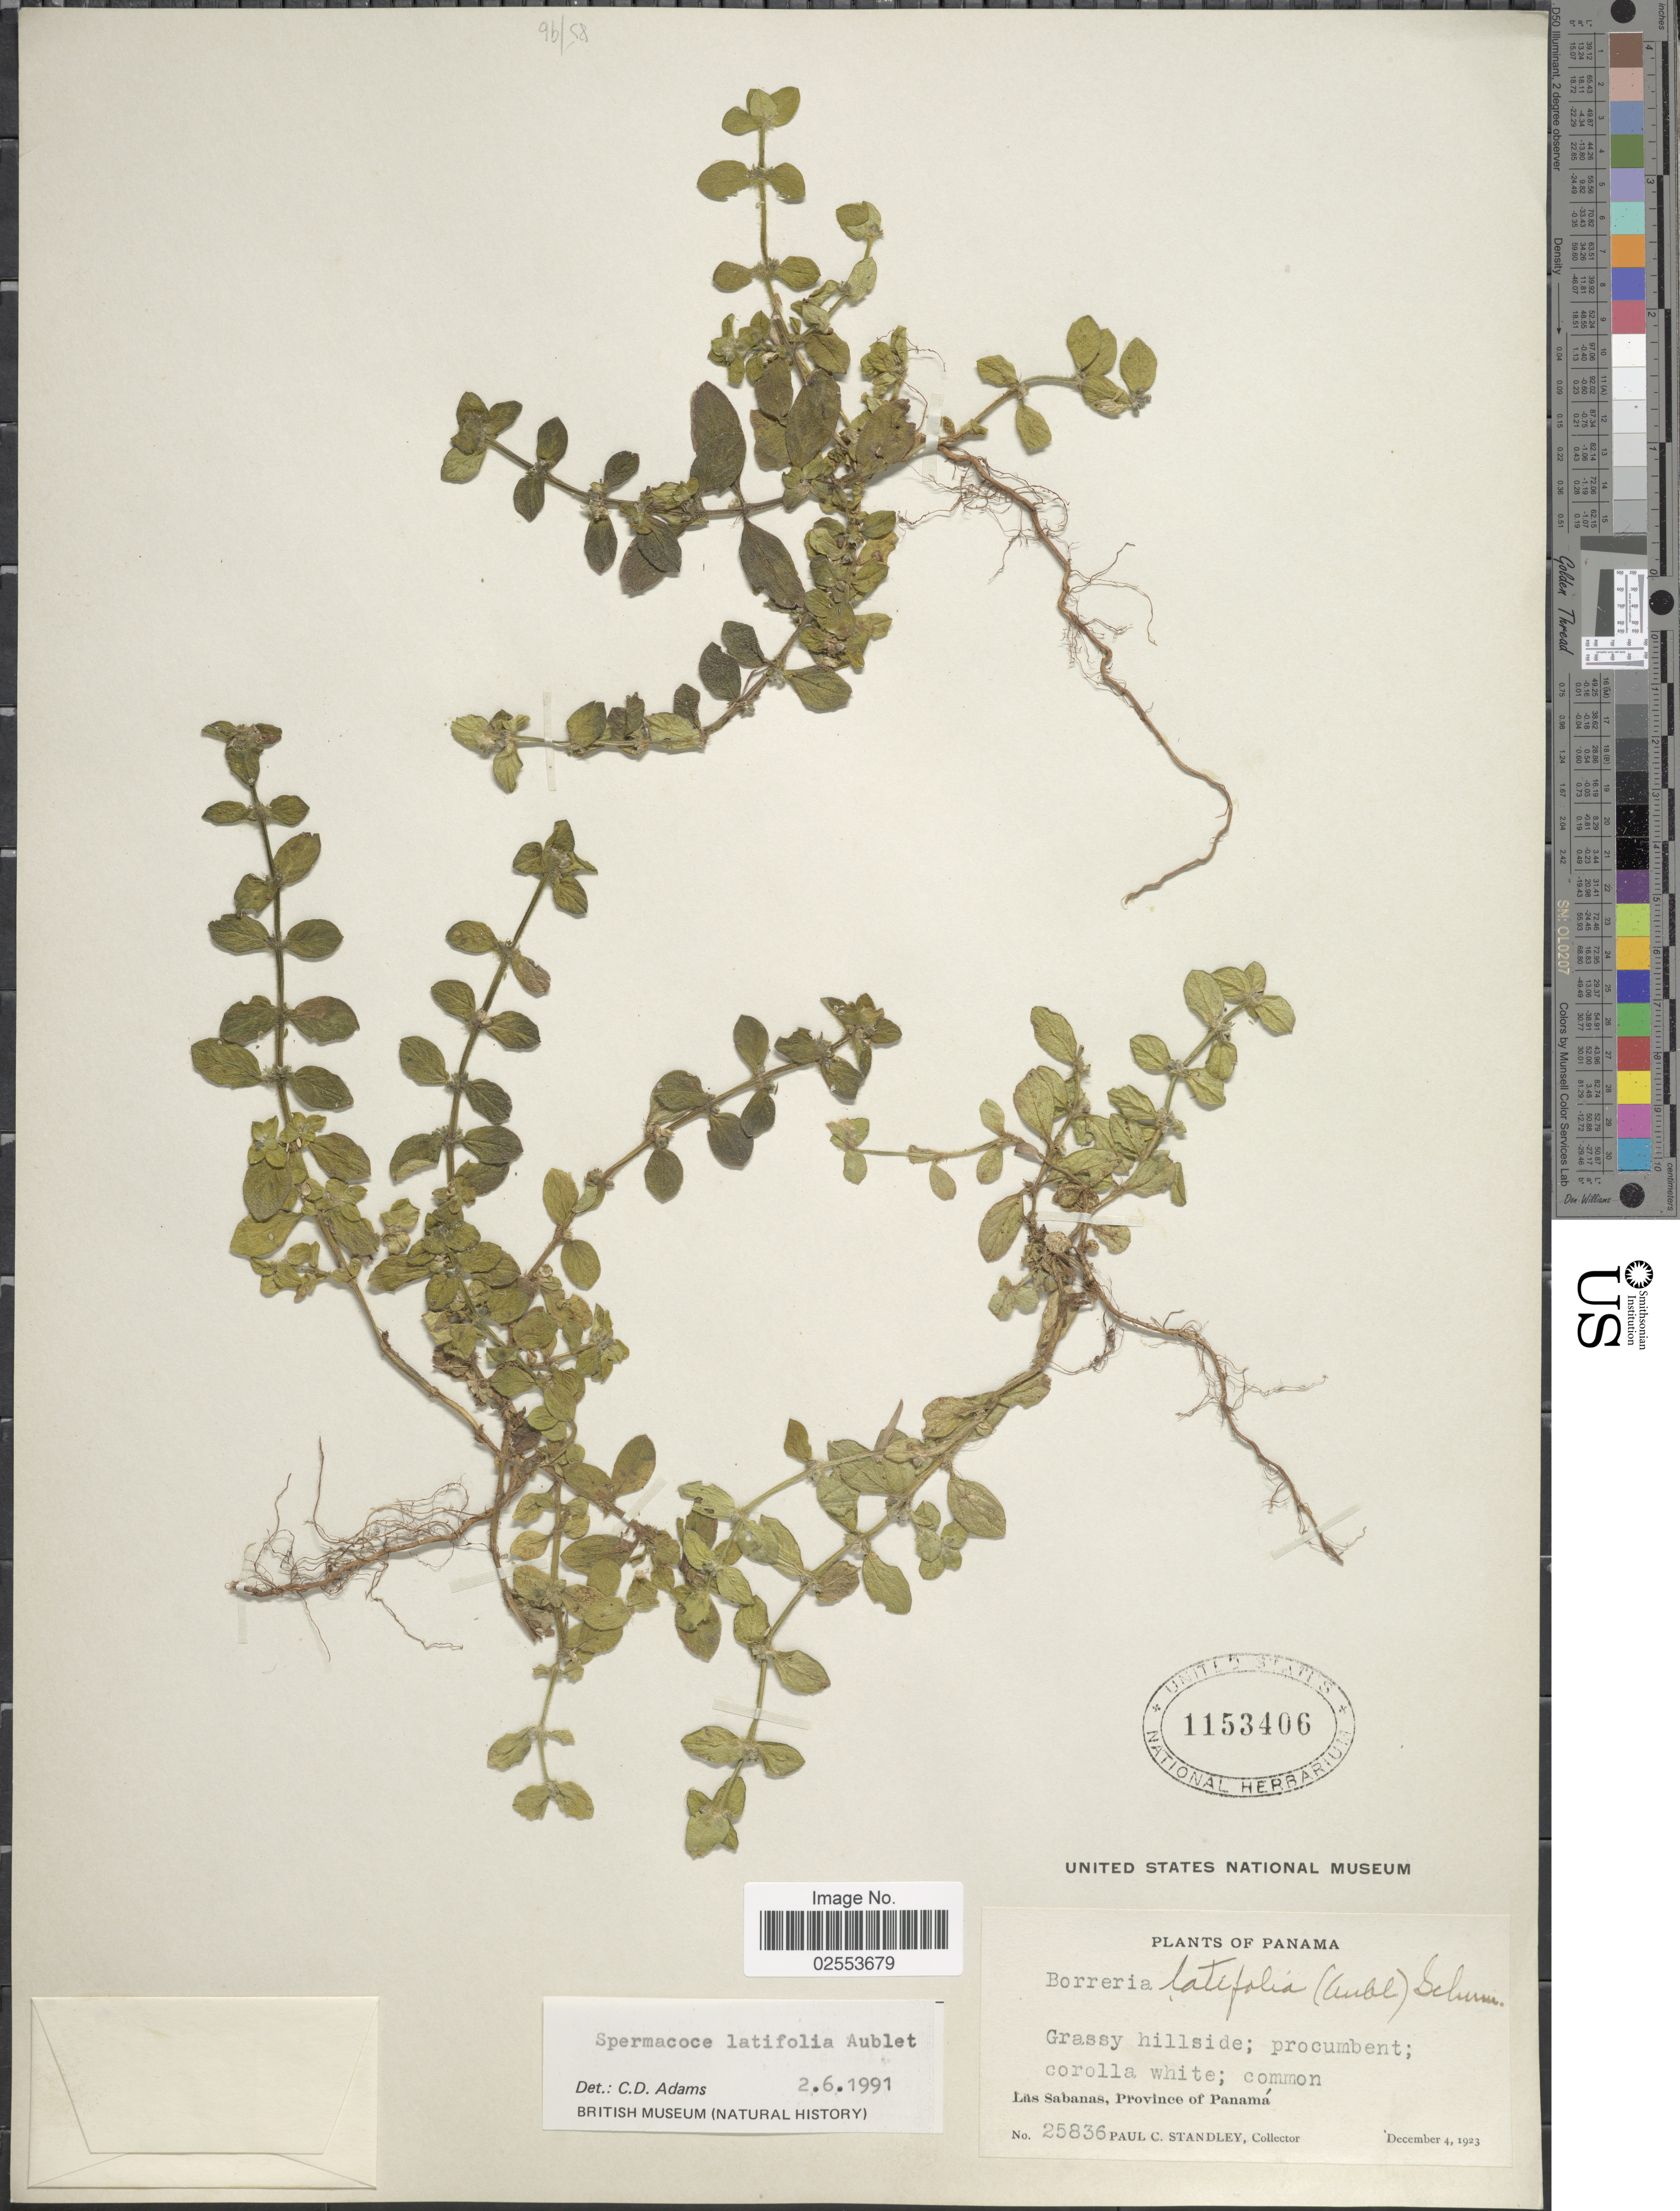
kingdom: Plantae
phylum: Tracheophyta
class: Magnoliopsida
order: Gentianales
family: Rubiaceae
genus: Spermacoce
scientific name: Spermacoce latifolia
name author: Aubl.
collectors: P. C. Standley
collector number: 25836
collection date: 1923-12-04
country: Panama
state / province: Panamá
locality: Grassy hillside, Las Sabanas.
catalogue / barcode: US 1153406